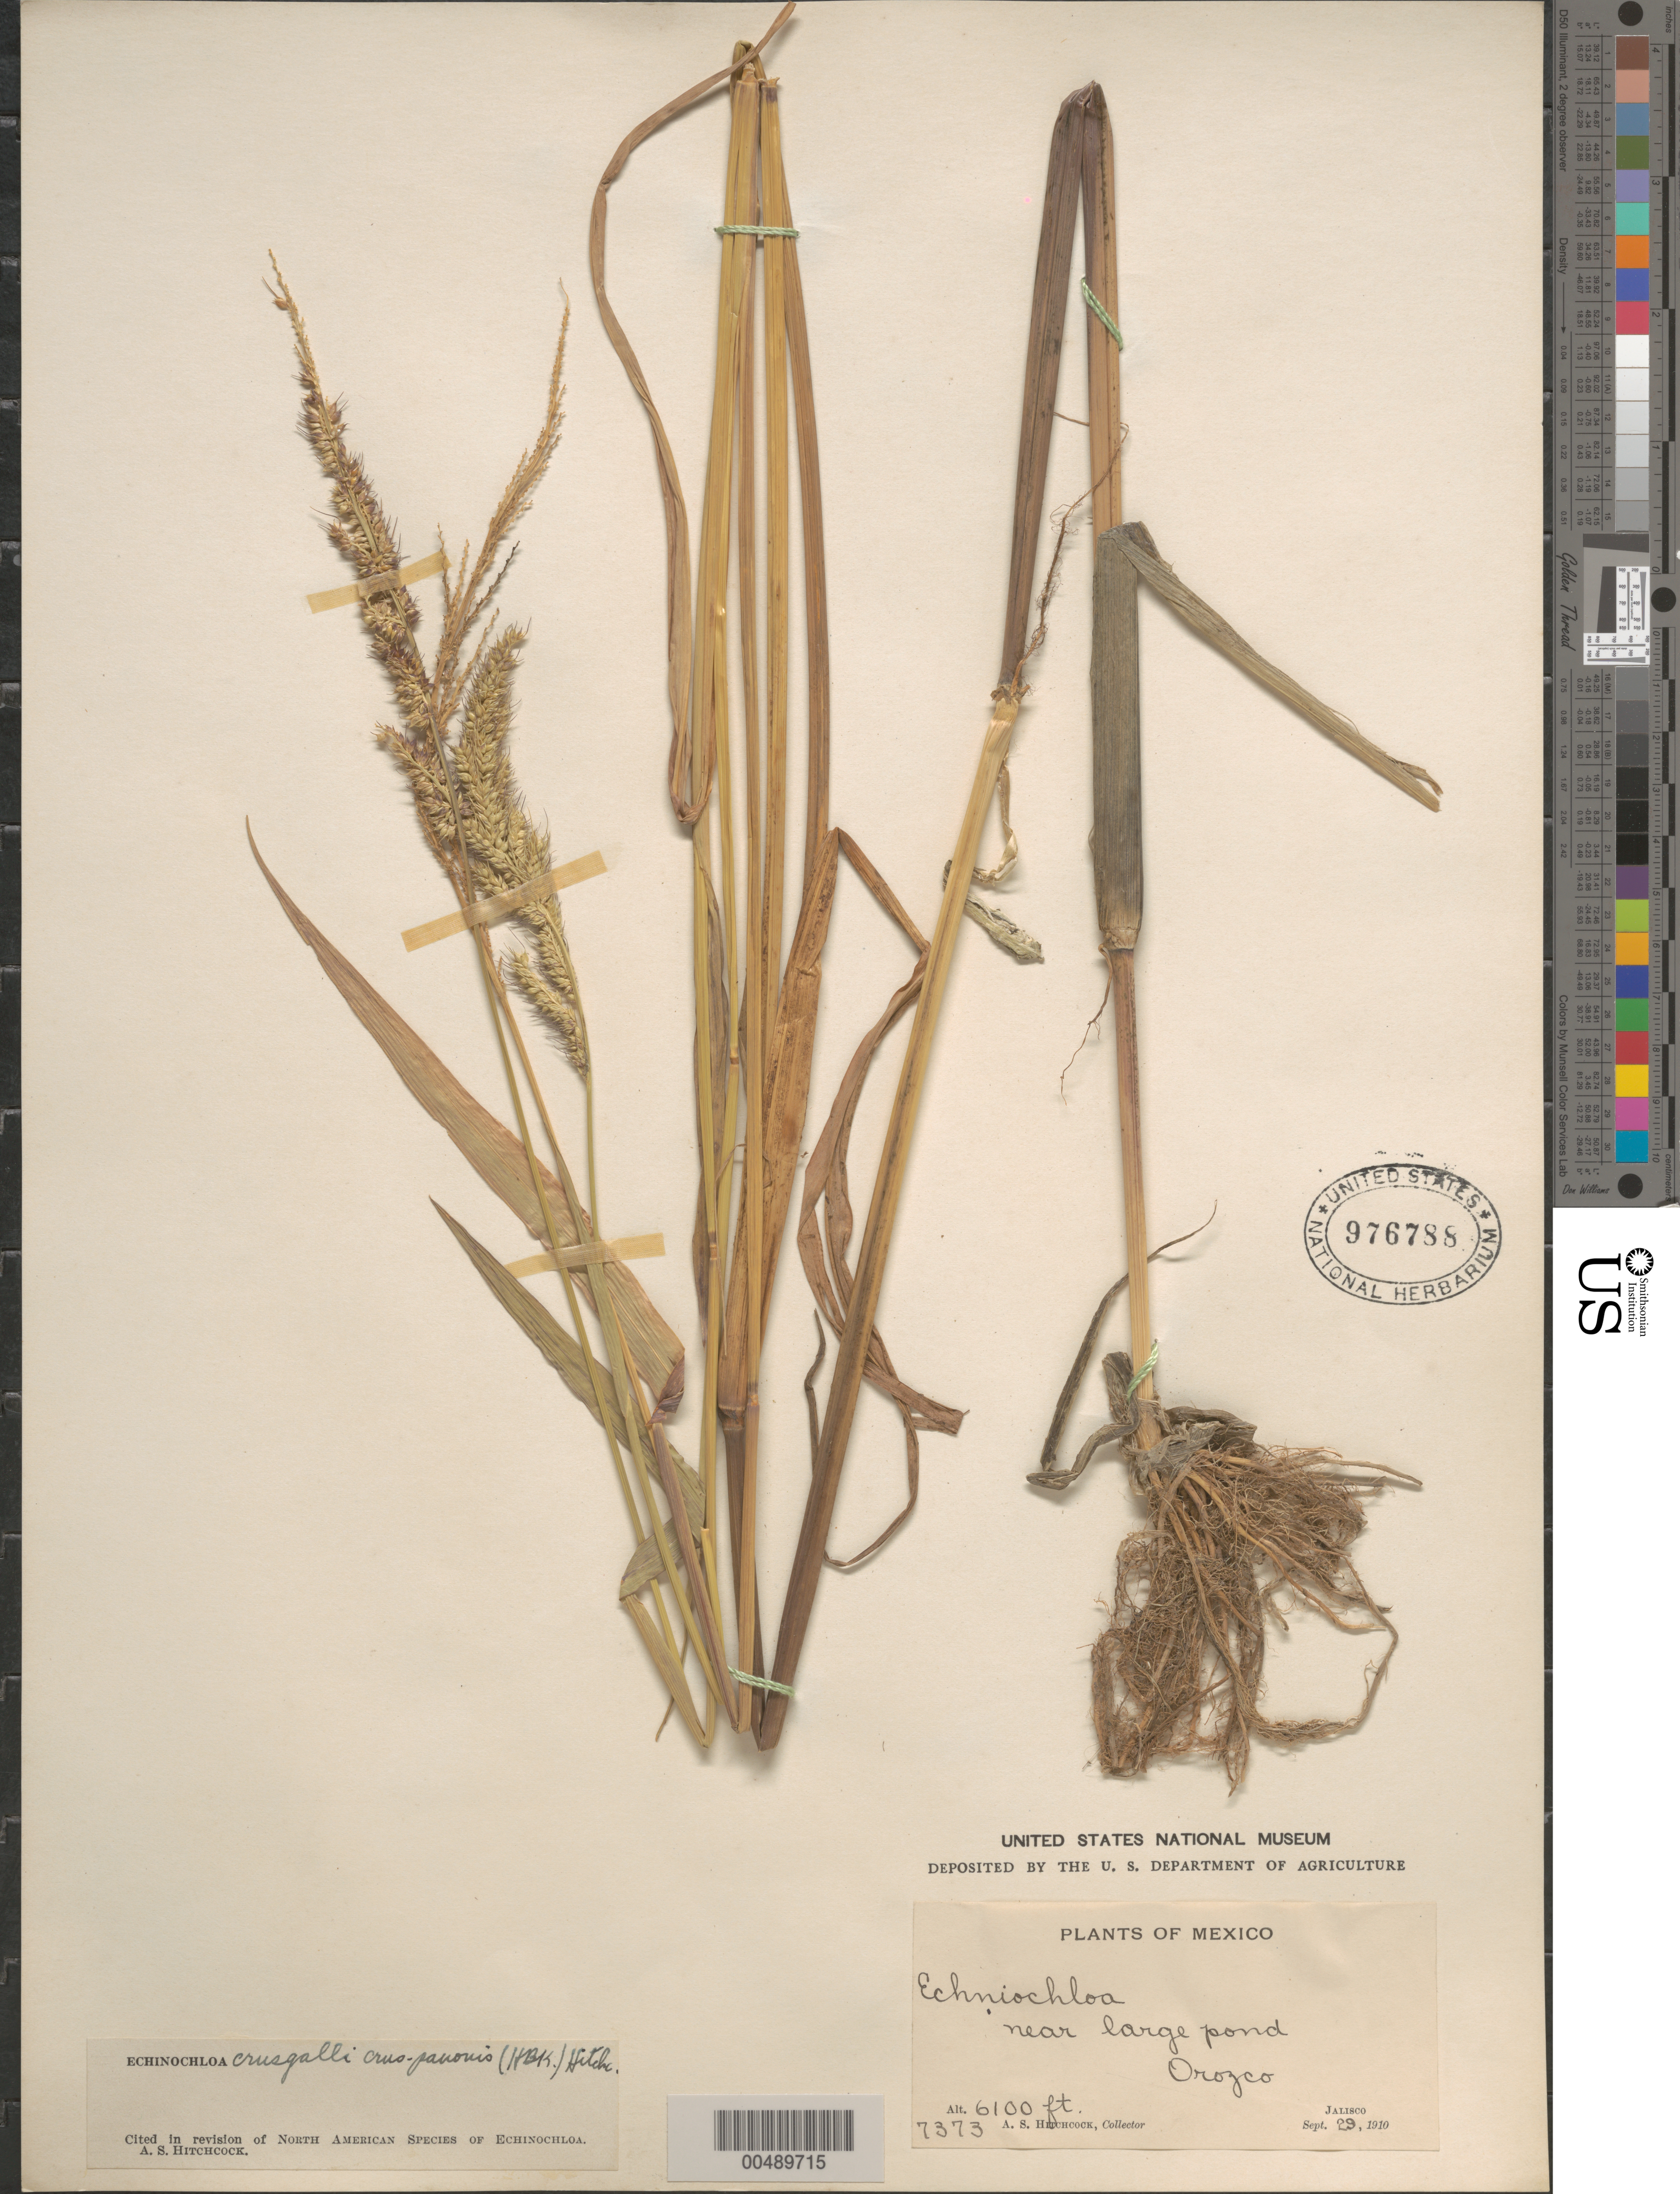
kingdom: Plantae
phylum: Tracheophyta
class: Liliopsida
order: Poales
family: Poaceae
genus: Echinochloa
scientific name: Echinochloa crus-galli var. crus-pavonis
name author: (Kunth) Hitchc.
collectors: A. S. Hitchcock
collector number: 7373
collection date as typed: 29 Sep 1910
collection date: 1910-09-29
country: Mexico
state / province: Jalisco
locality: Orozco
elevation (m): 1859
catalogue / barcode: US 976788